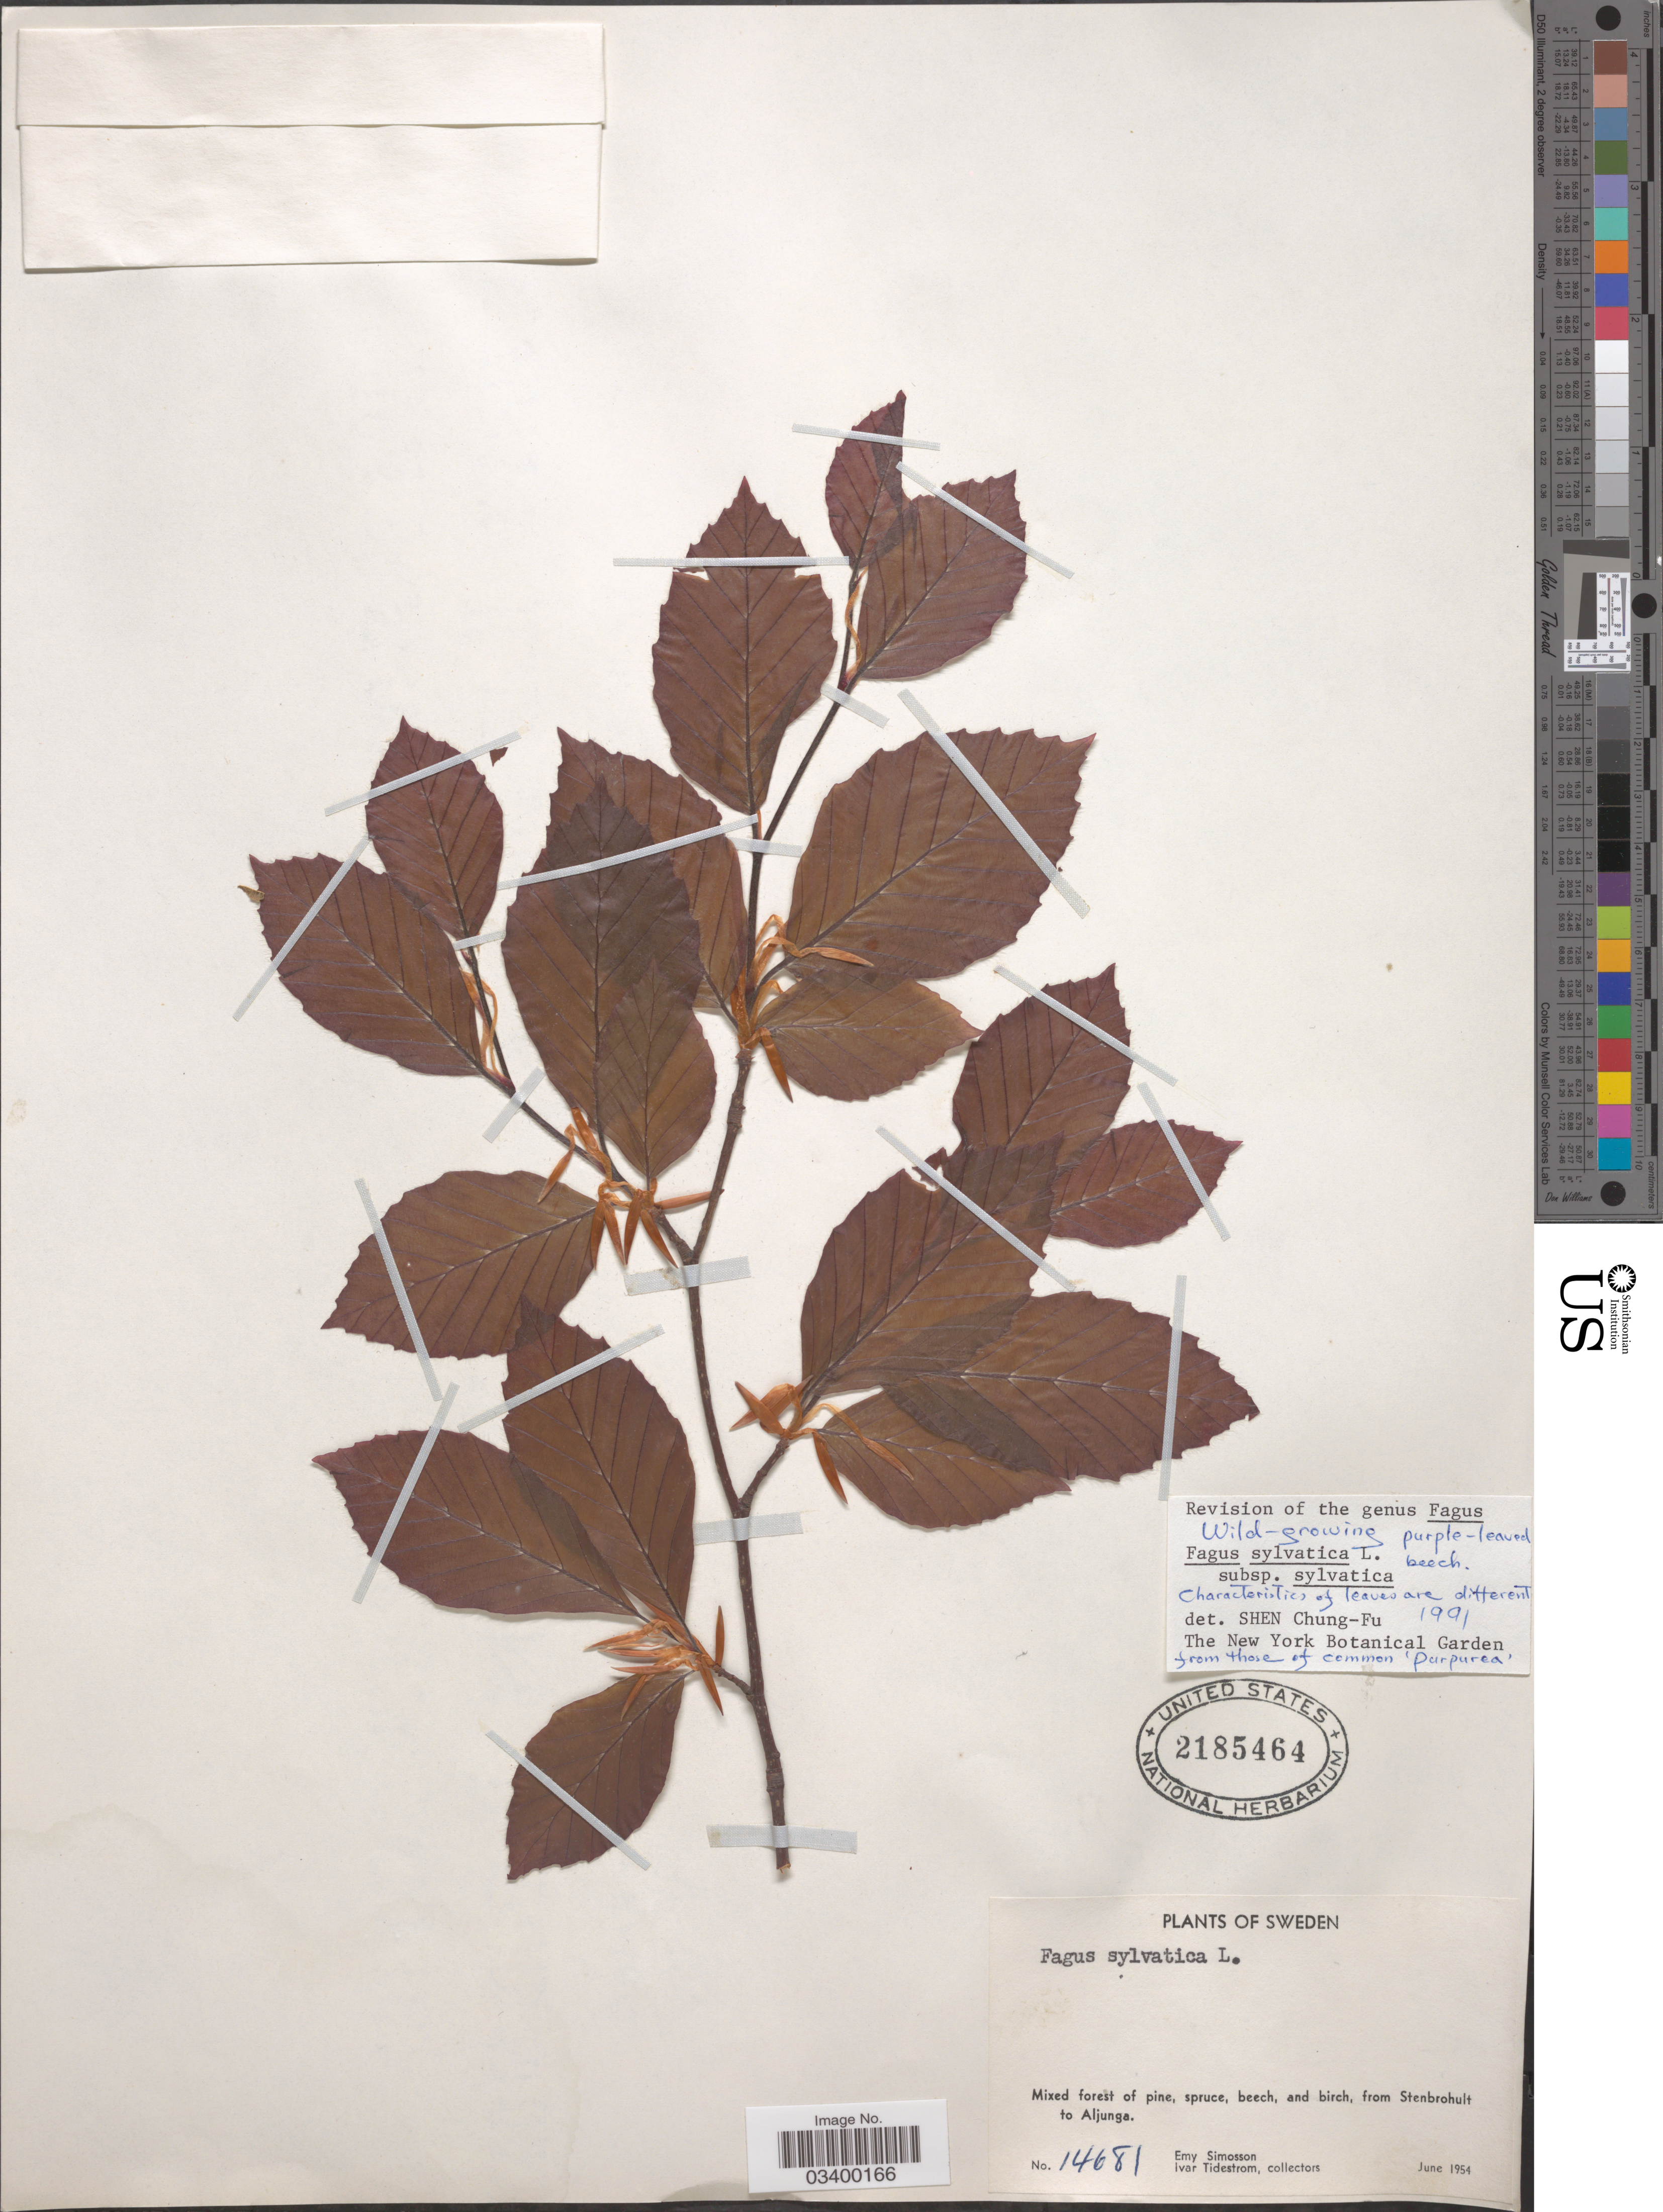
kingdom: Plantae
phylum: Tracheophyta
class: Magnoliopsida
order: Fagales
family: Fagaceae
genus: Fagus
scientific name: Fagus sylvatica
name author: L.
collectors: E. Simosson & I. F. Tidestrom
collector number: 14681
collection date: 1954-06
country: Sweden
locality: From Stenbrohult to Aljunga.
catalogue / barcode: US 2185464